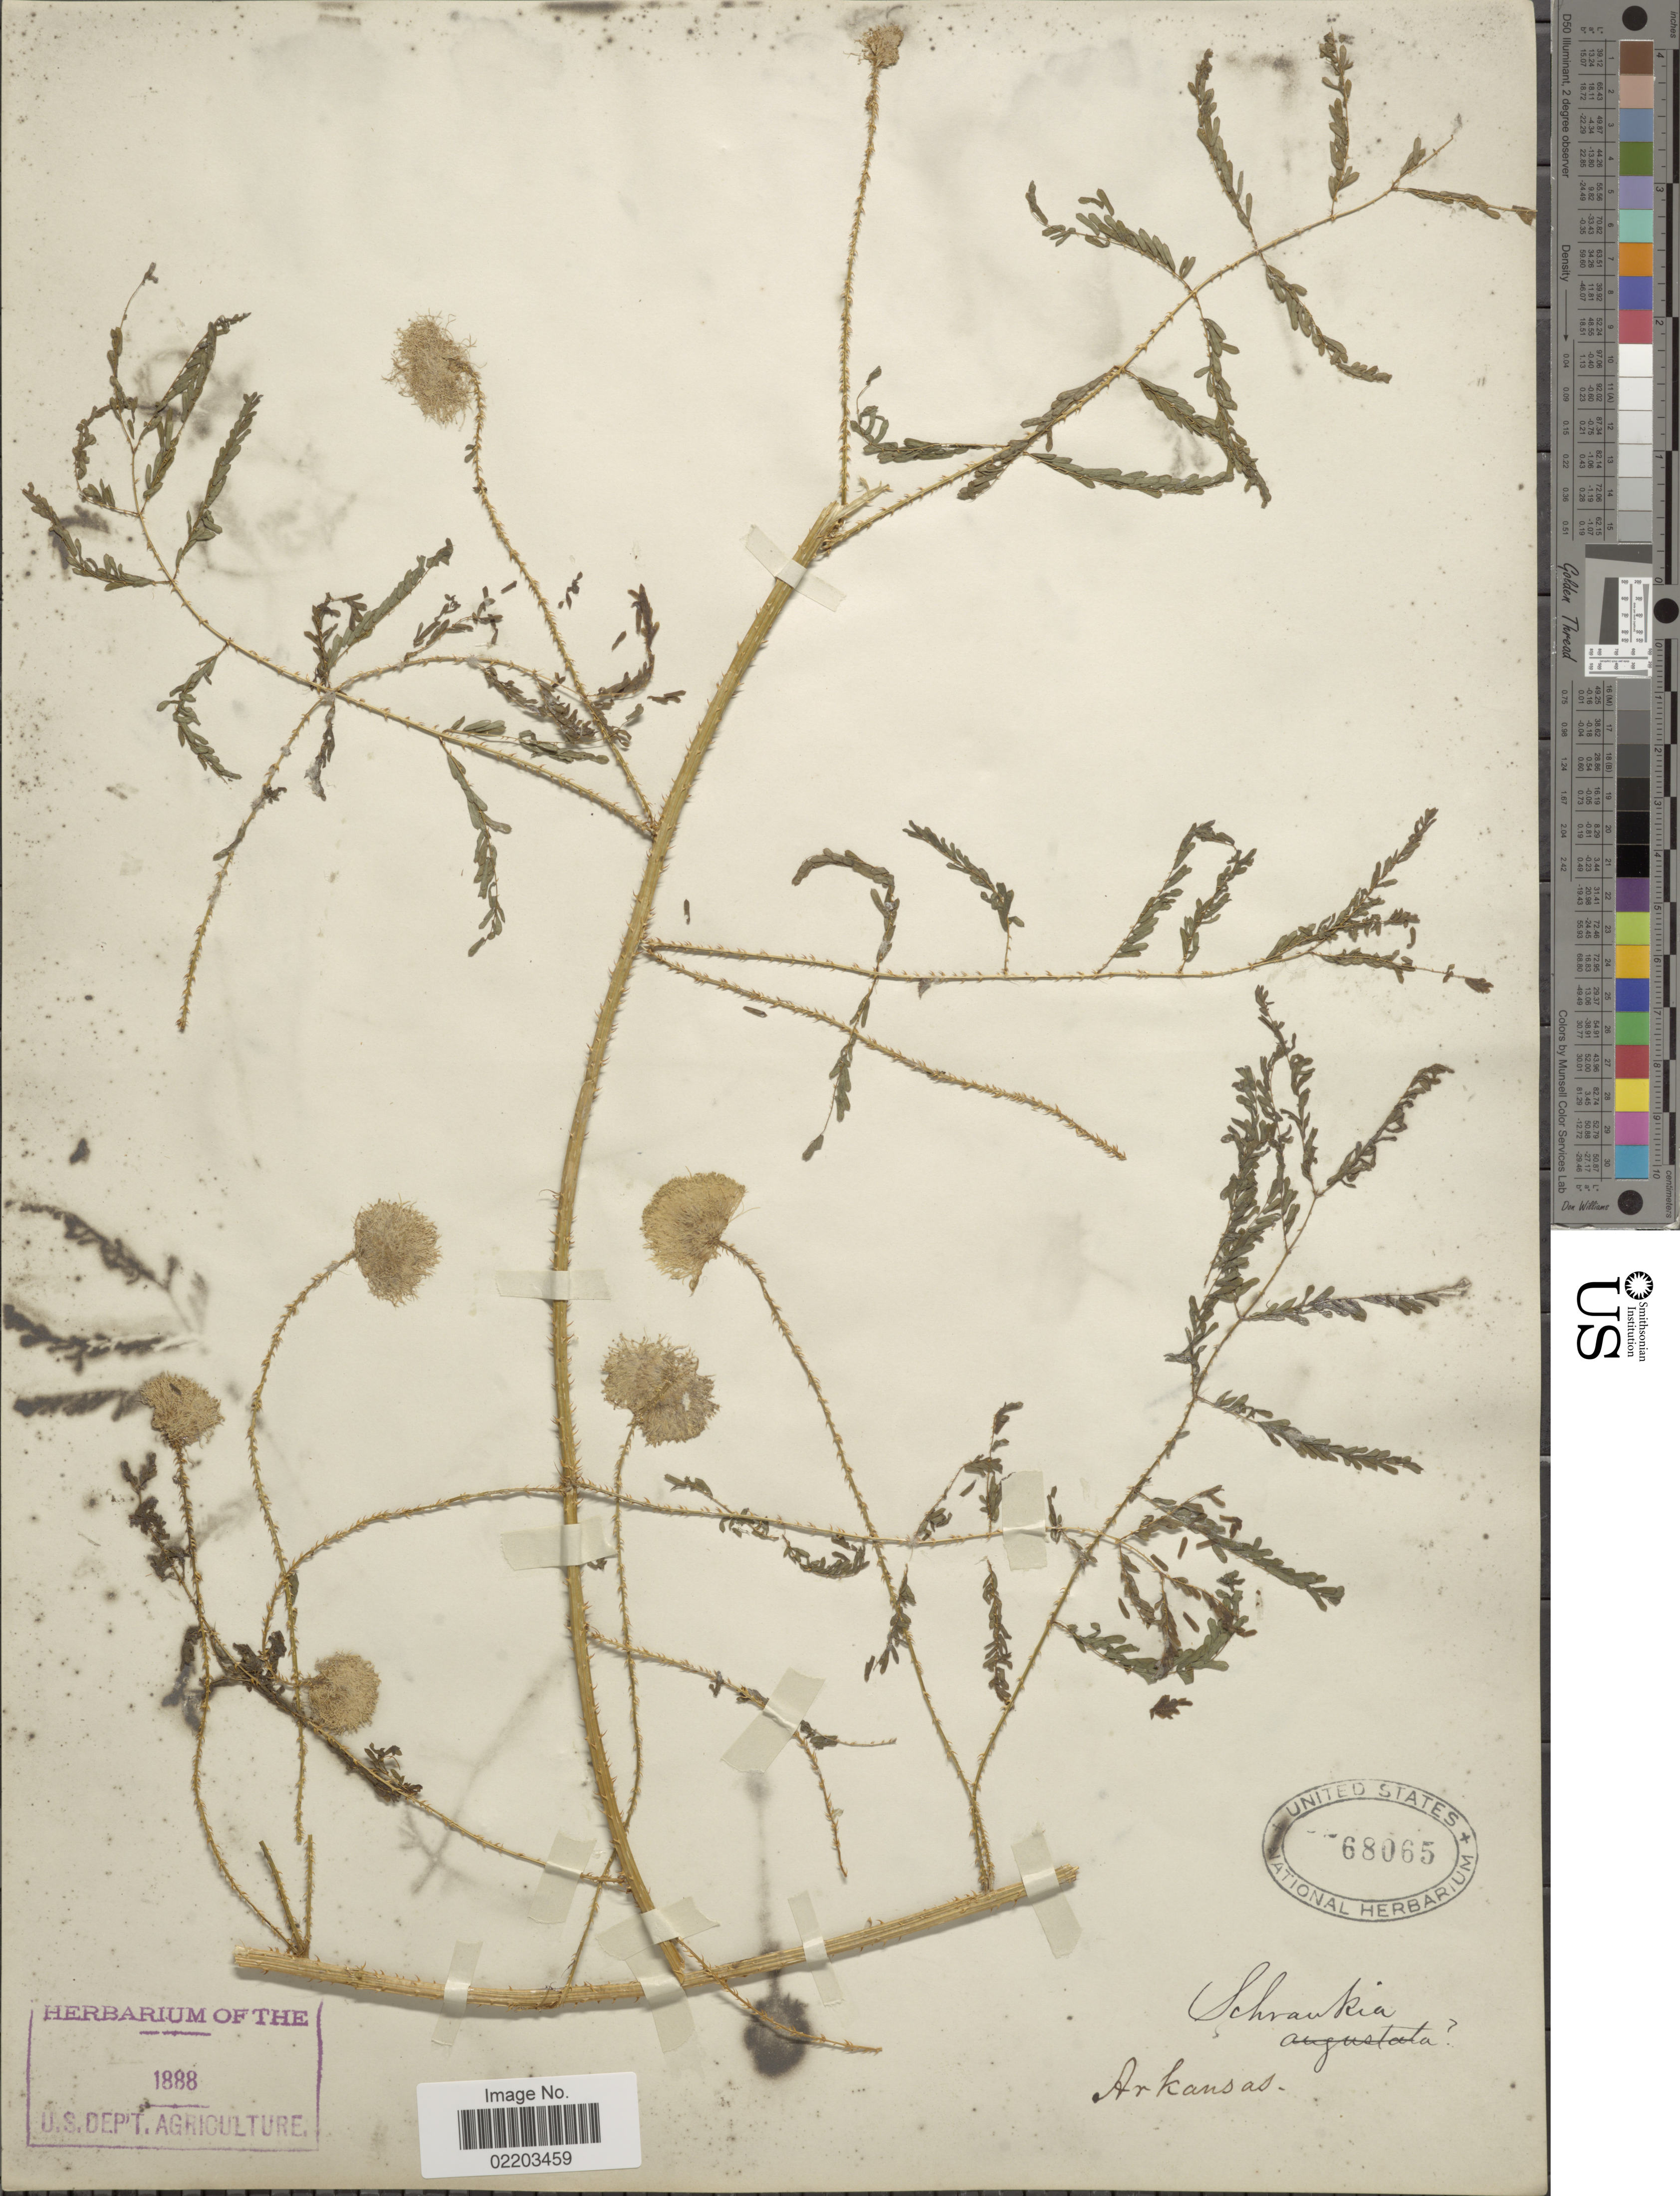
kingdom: Plantae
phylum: Tracheophyta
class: Magnoliopsida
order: Fabales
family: Fabaceae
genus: Mimosa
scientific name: Mimosa nuttallii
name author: (DC.) B.L. Turner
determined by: Strong, M. T., (US), Smithsonian Institution - National Museum of Natural History (UNITED STATES)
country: United States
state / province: Arkansas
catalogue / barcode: US 68065